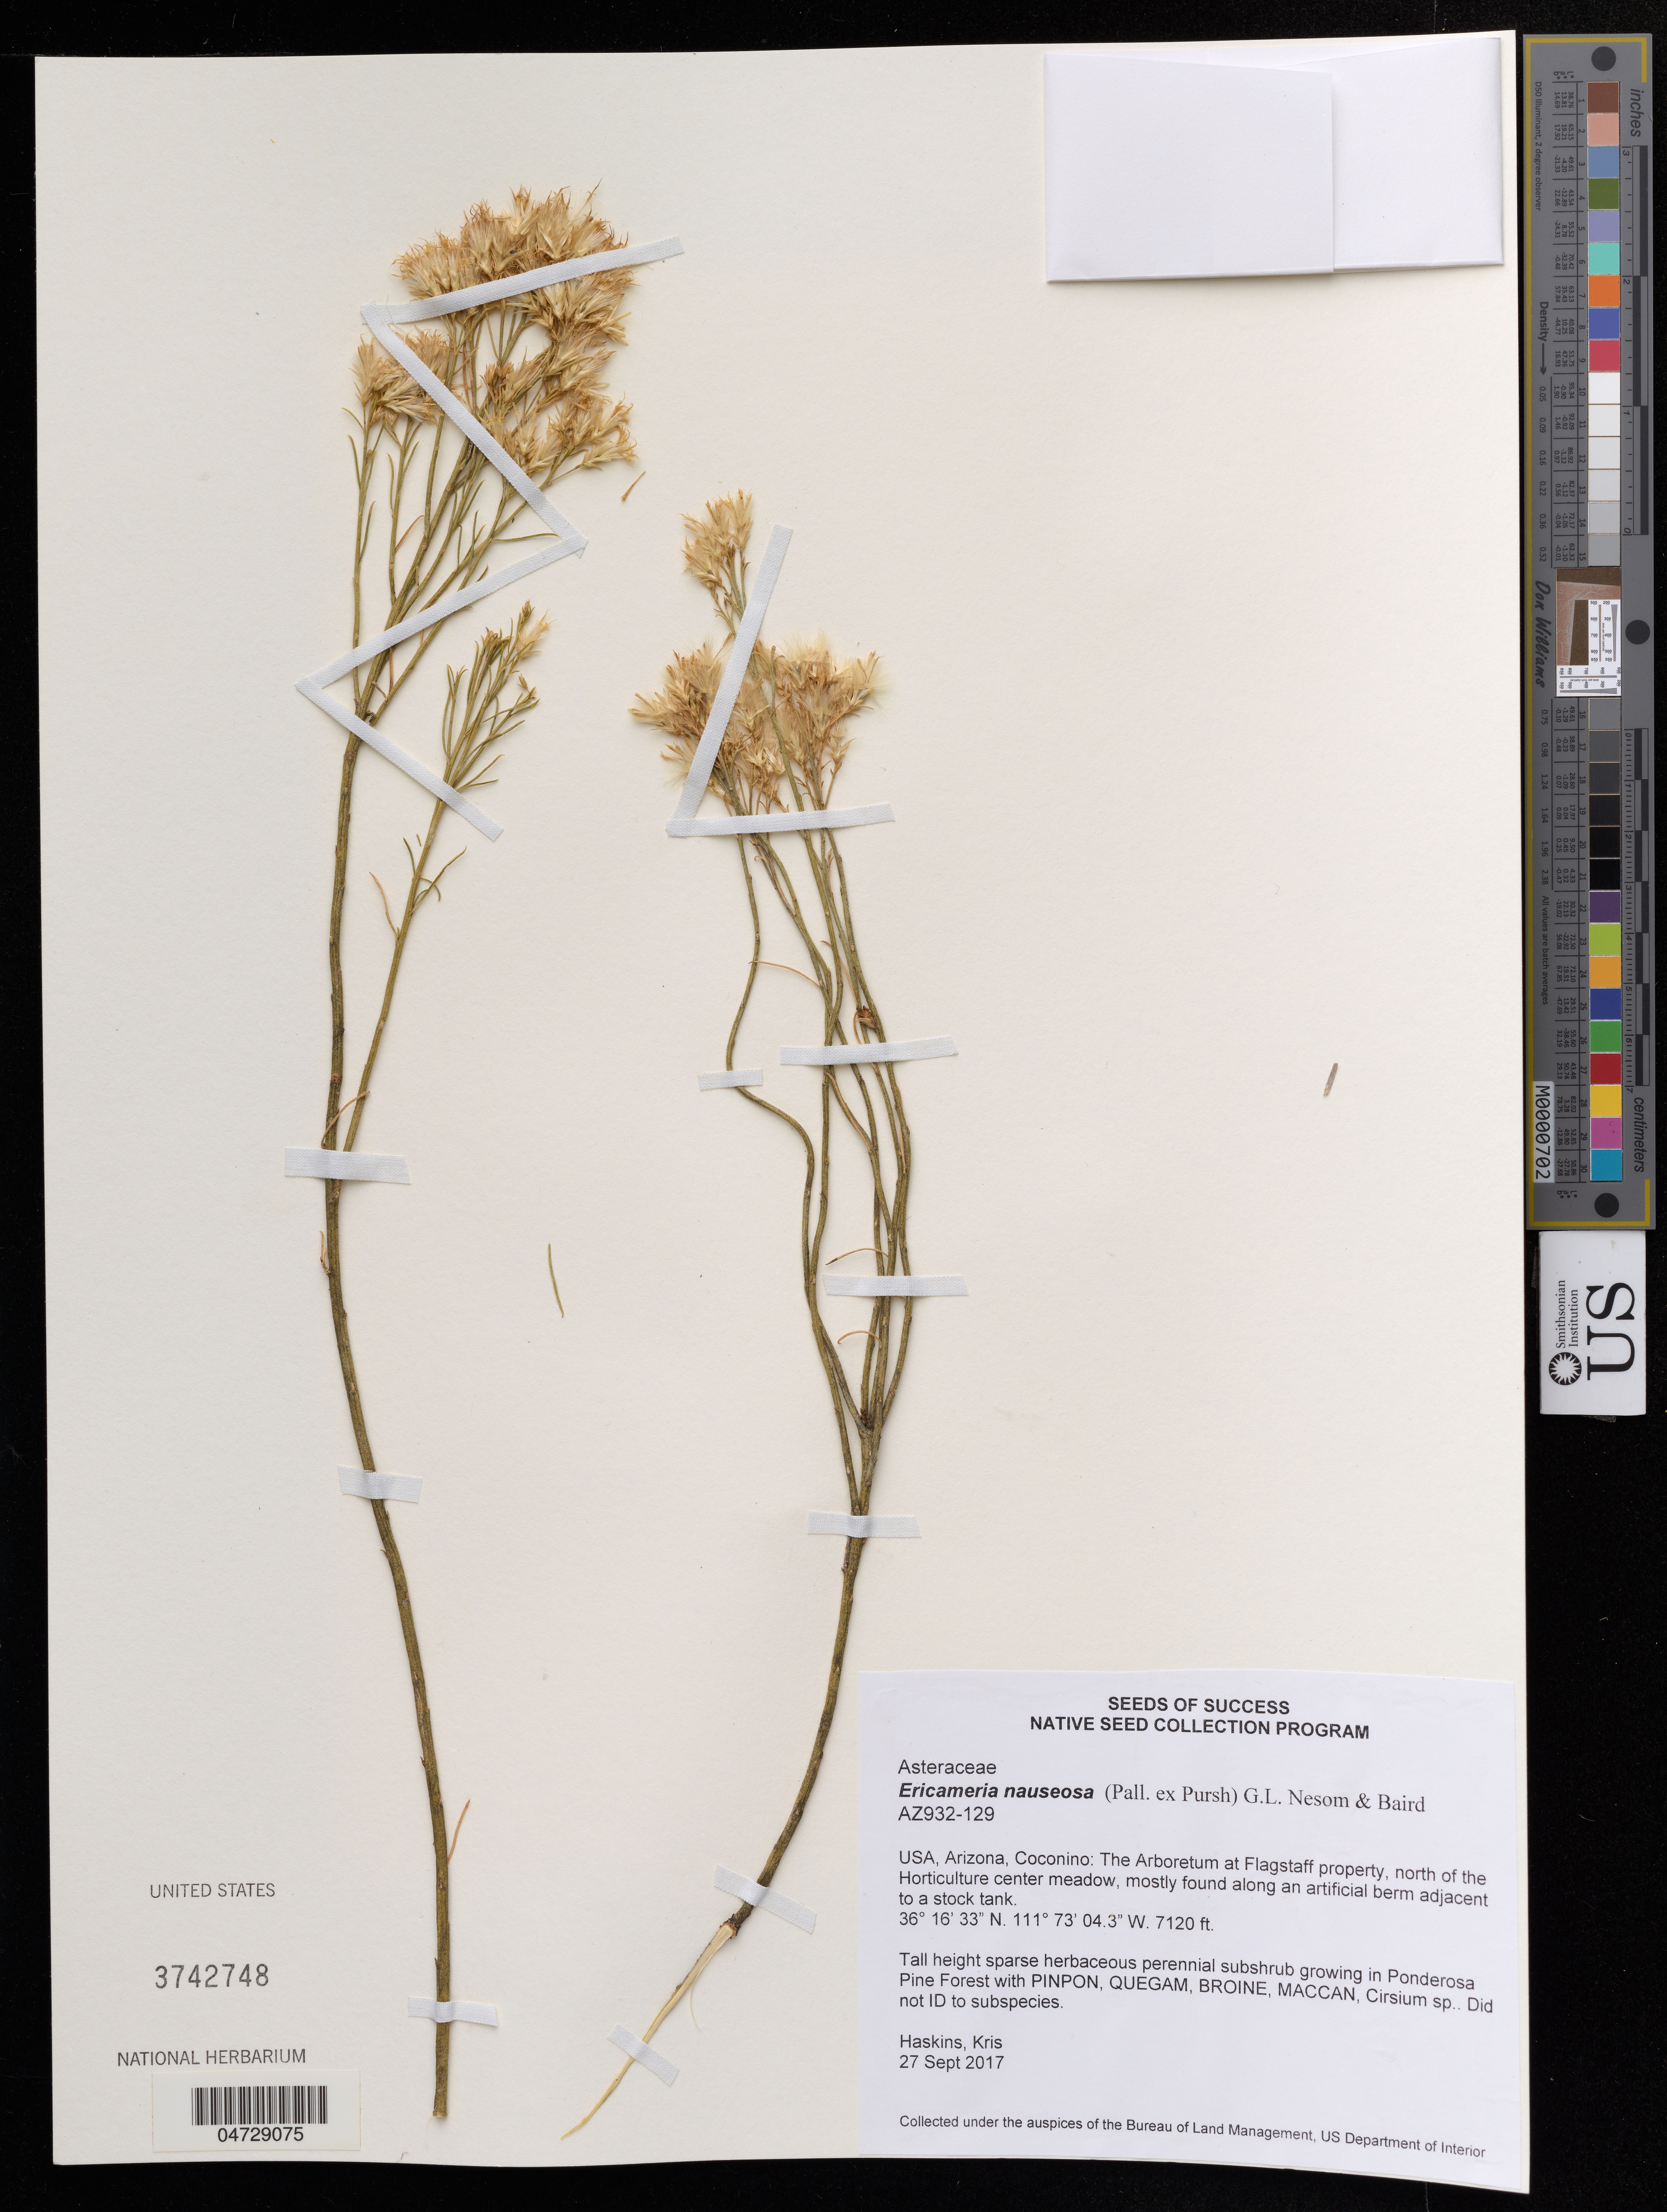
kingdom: Plantae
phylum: Tracheophyta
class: Magnoliopsida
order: Asterales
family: Asteraceae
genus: Ericameria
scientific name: Ericameria nauseosa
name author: (Pall. ex Pursh) G.L. Nesom & G.I. Baird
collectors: K. Haskins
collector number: AZ932-129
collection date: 2017-09-27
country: United States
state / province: Arizona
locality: Coconino: The Arboretum at Flagstaff property, north of the Horticulture center meadow.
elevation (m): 2170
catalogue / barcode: US 3742748